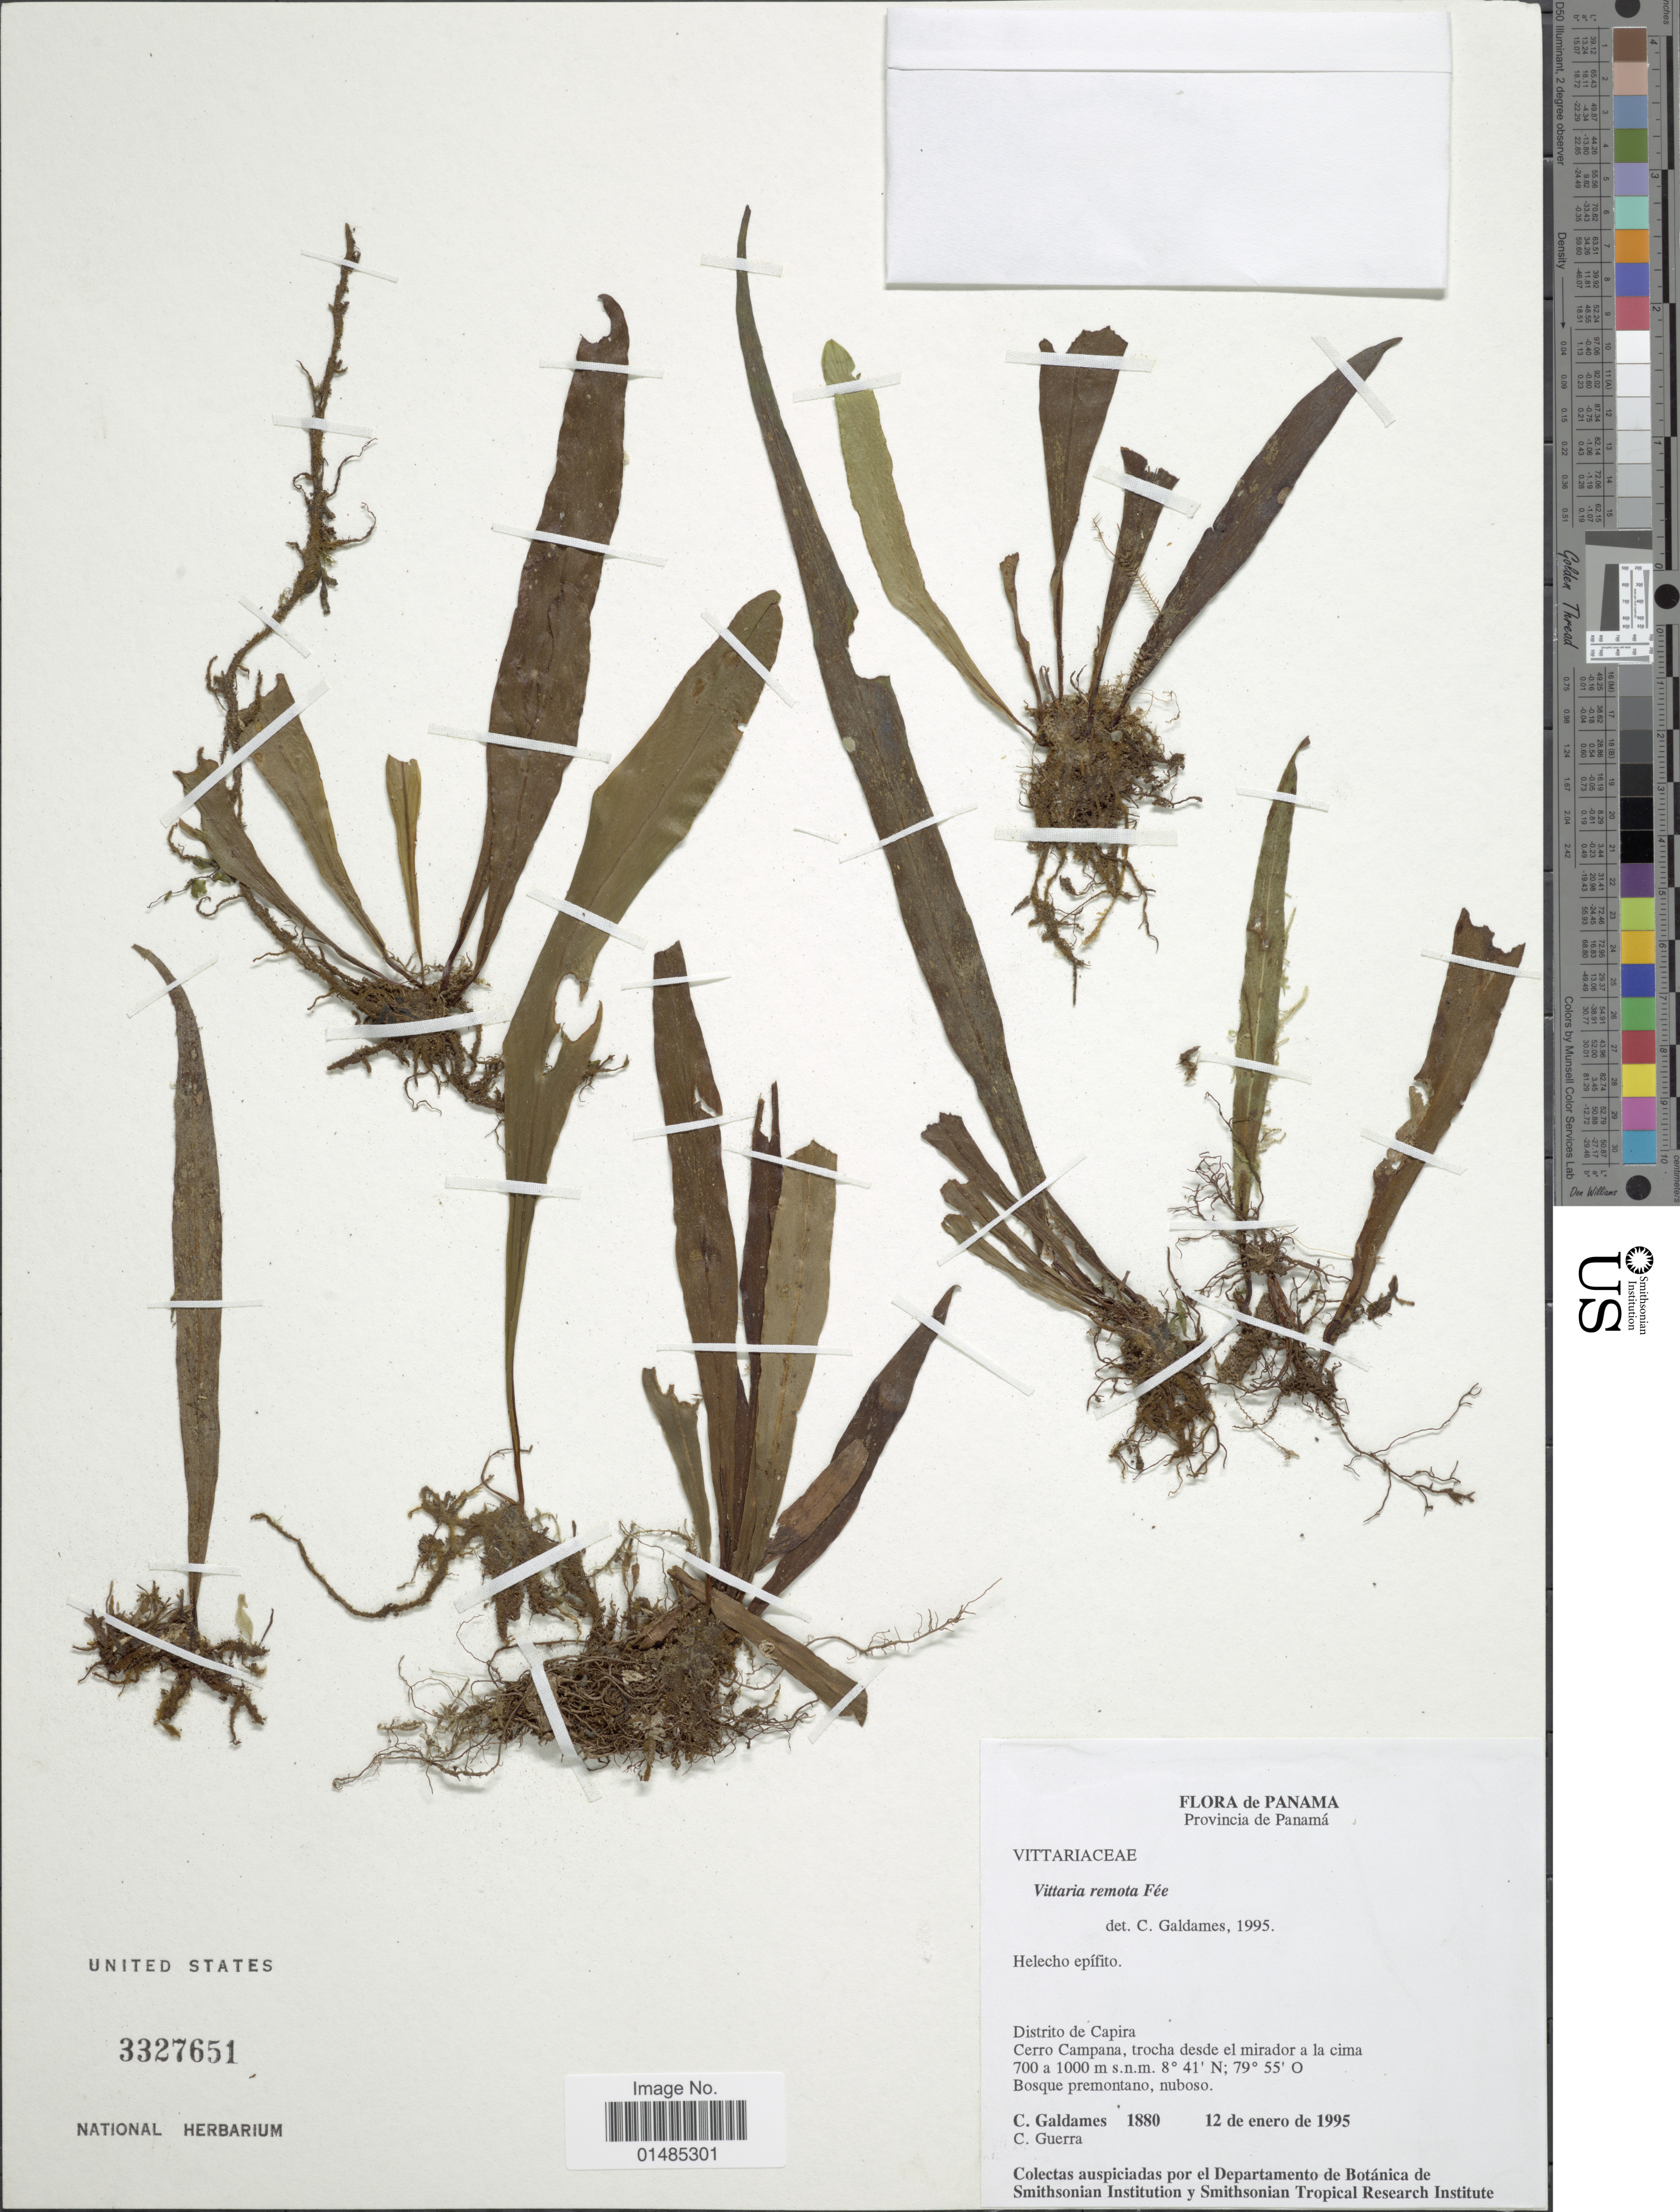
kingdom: Plantae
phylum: Tracheophyta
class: Polypodiopsida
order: Polypodiales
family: Pteridaceae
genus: Radiovittaria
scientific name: Radiovittaria remota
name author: (Fée) E.H. Crane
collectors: C. Galdames & C. Guerra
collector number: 1880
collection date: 1995-01-12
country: Panama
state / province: Panamá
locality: Distrito de Capira. Cerro Campana, trocha desde el mirador a la cima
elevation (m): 700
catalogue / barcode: US 3327651